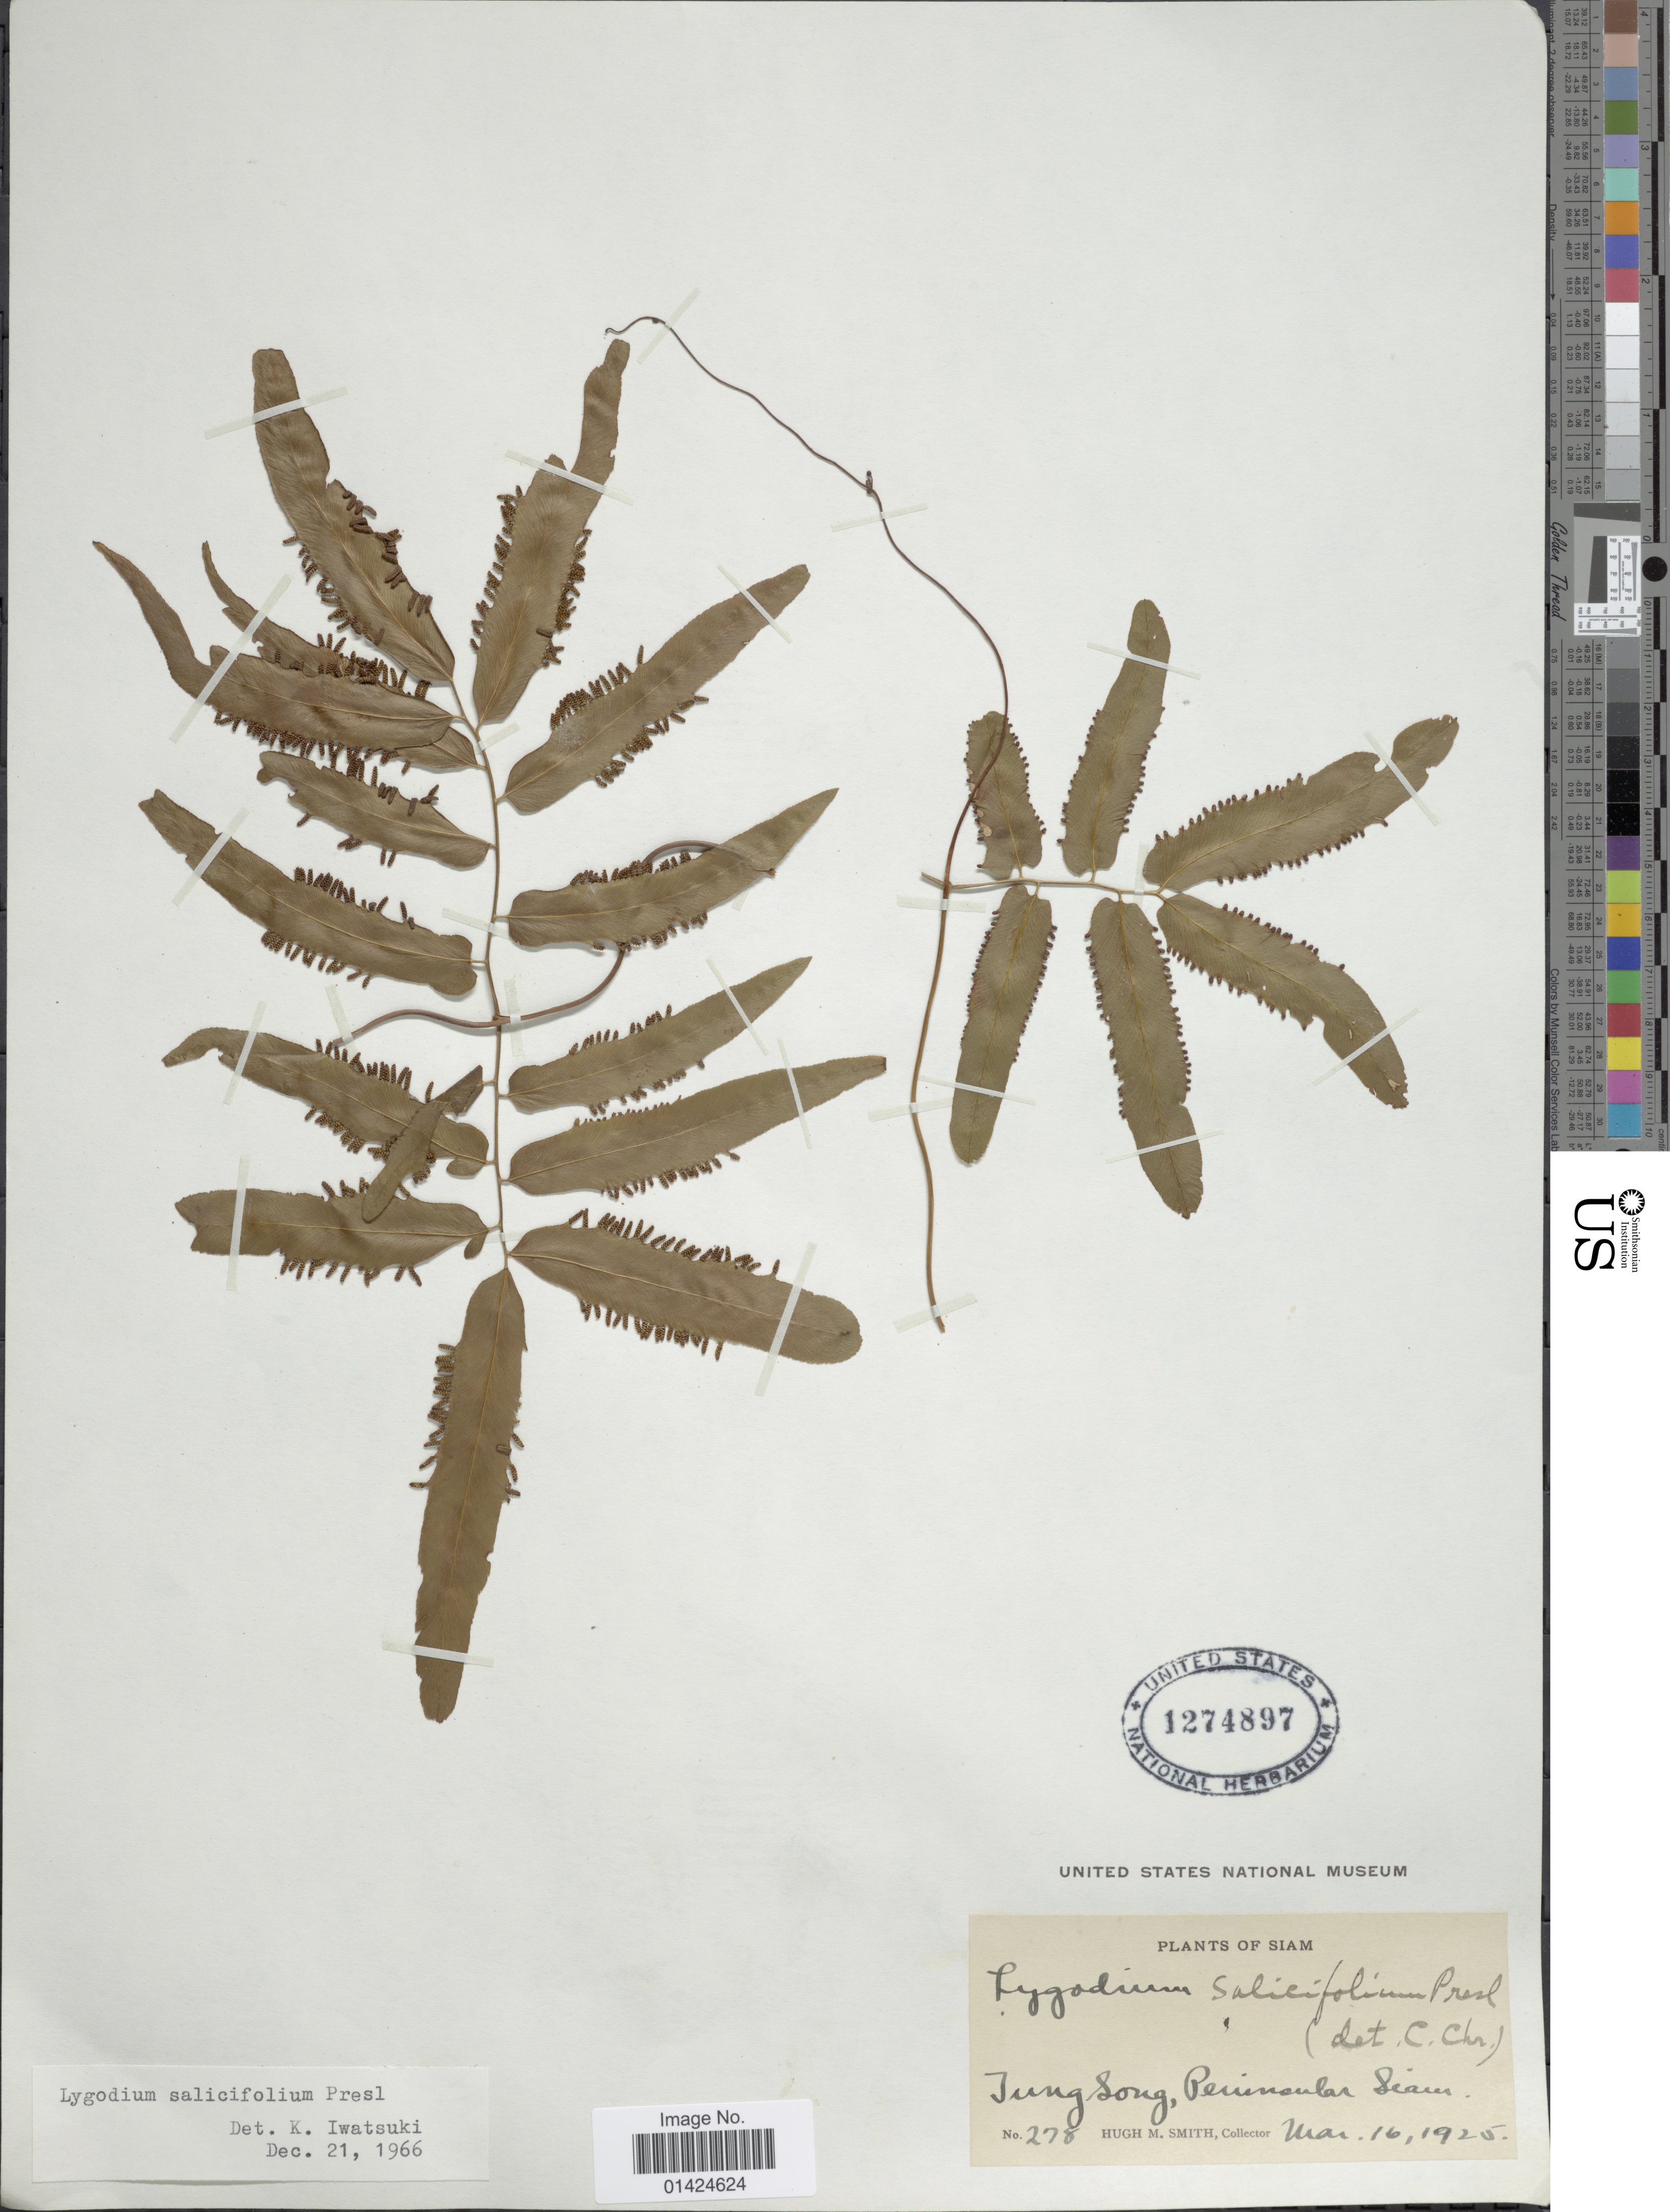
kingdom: Plantae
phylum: Tracheophyta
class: Polypodiopsida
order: Schizaeales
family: Lygodiaceae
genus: Lygodium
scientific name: Lygodium sailcifolium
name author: C. Presl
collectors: H. M. Smith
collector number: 278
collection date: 1925-03-16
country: Thailand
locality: Jung Song, Peninsula Siam.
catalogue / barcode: US 1274897